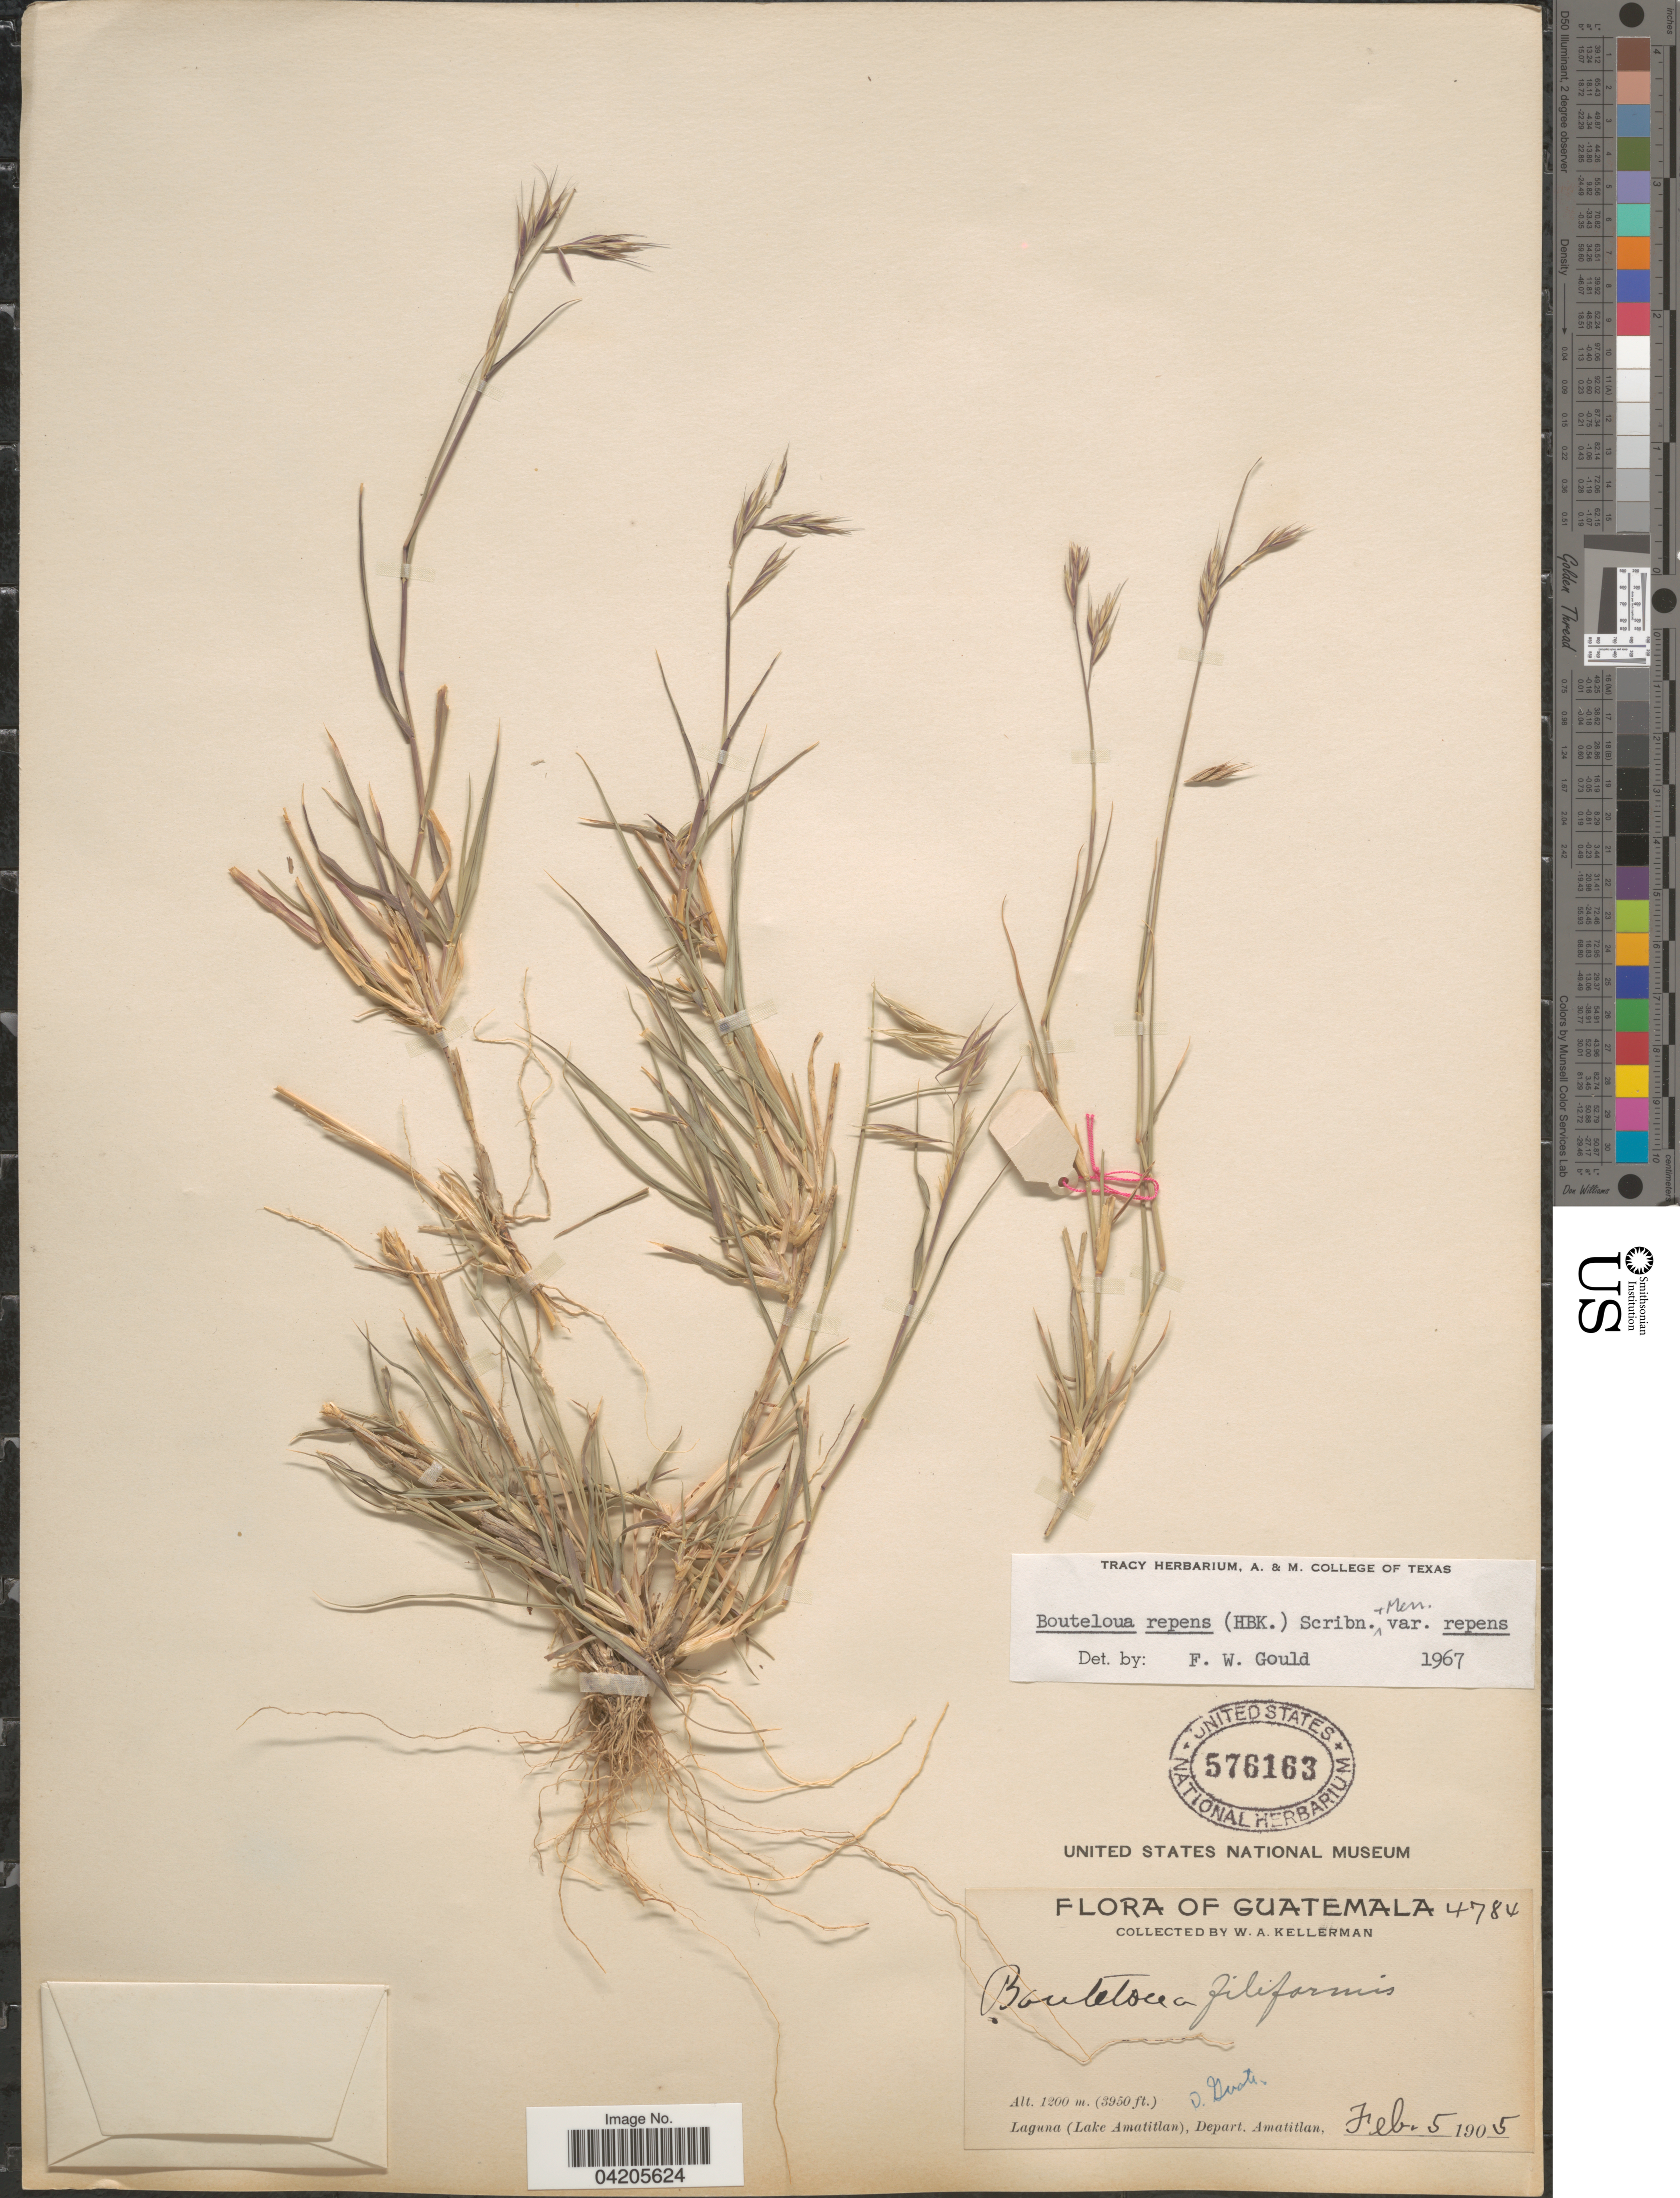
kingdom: Plantae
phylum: Tracheophyta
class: Liliopsida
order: Poales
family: Poaceae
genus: Bouteloua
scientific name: Bouteloua repens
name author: (Kunth) Scribn. & Merr.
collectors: W. Kellerman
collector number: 4784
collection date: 1905-02-05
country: Guatemala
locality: Laguna (Lake Amatitlan), Depart. Amatitlan.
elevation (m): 1200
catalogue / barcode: US 576163